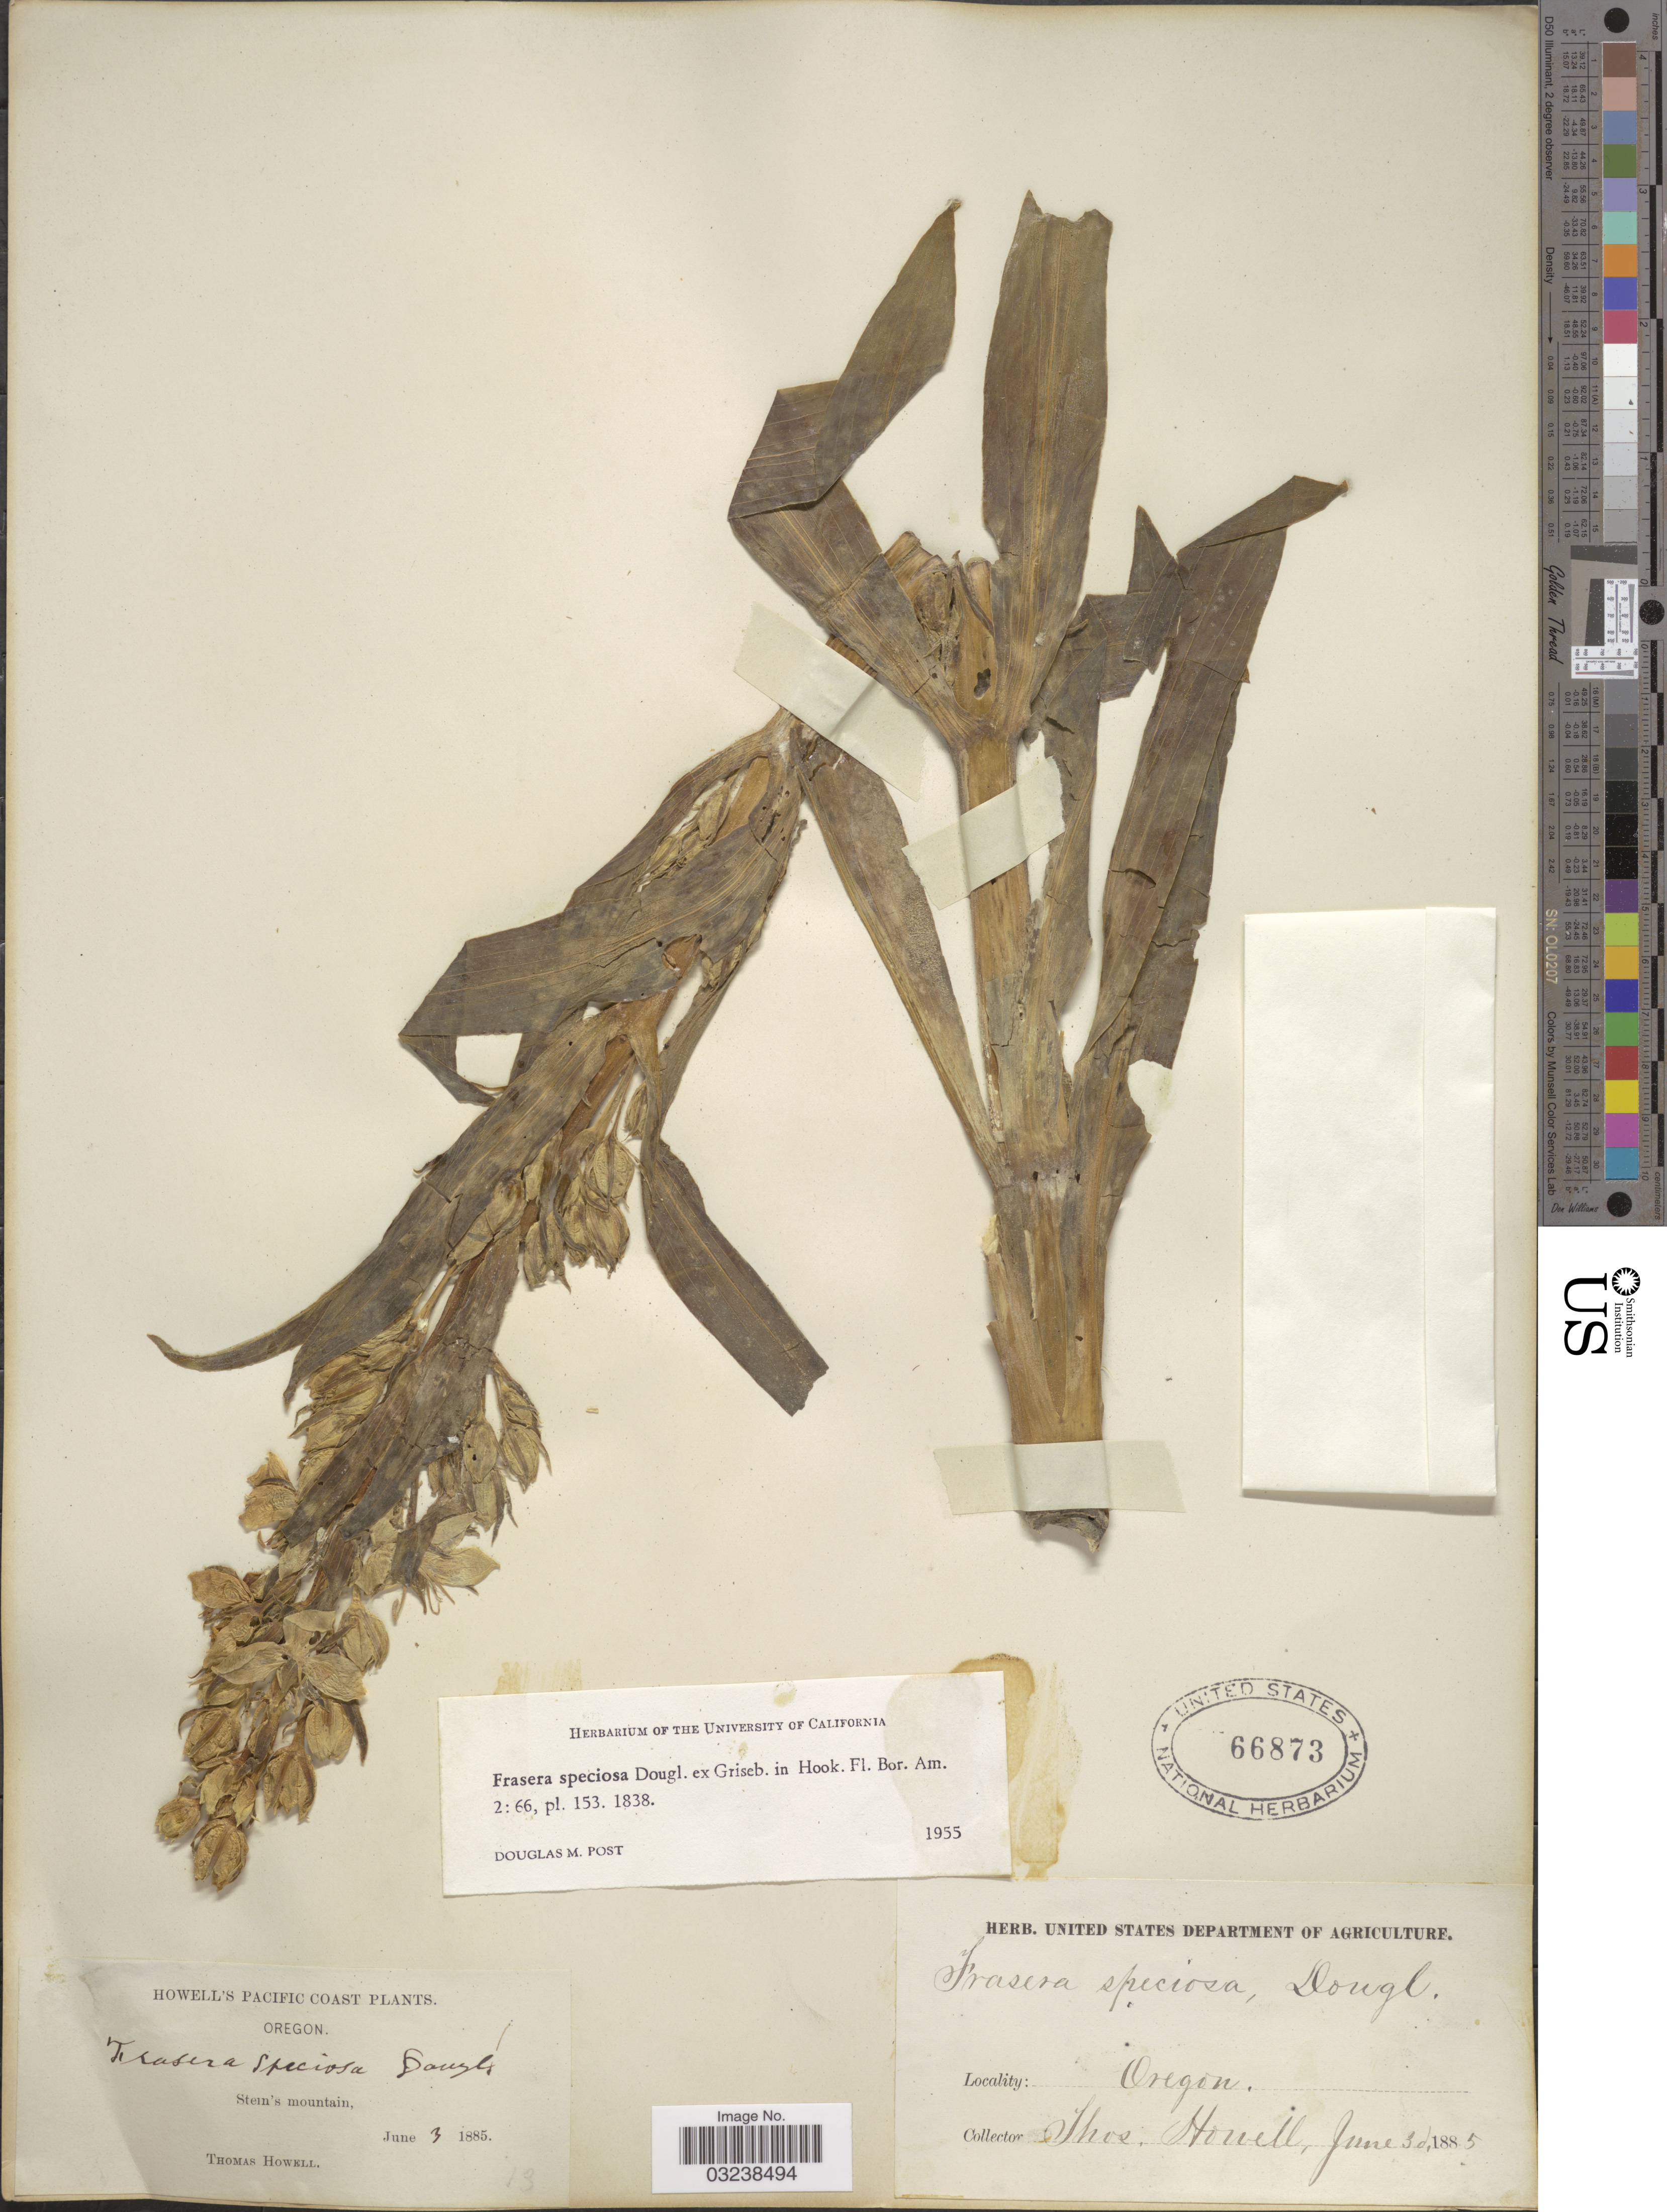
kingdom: Plantae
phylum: Tracheophyta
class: Magnoliopsida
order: Gentianales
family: Gentianaceae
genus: Swertia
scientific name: Swertia radiata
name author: (Kellogg) Kuntze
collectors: T. Howell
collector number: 13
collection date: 1885-06-03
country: United States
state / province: Oregon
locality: Pacific Coast. Stein's mountain.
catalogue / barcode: US 66873